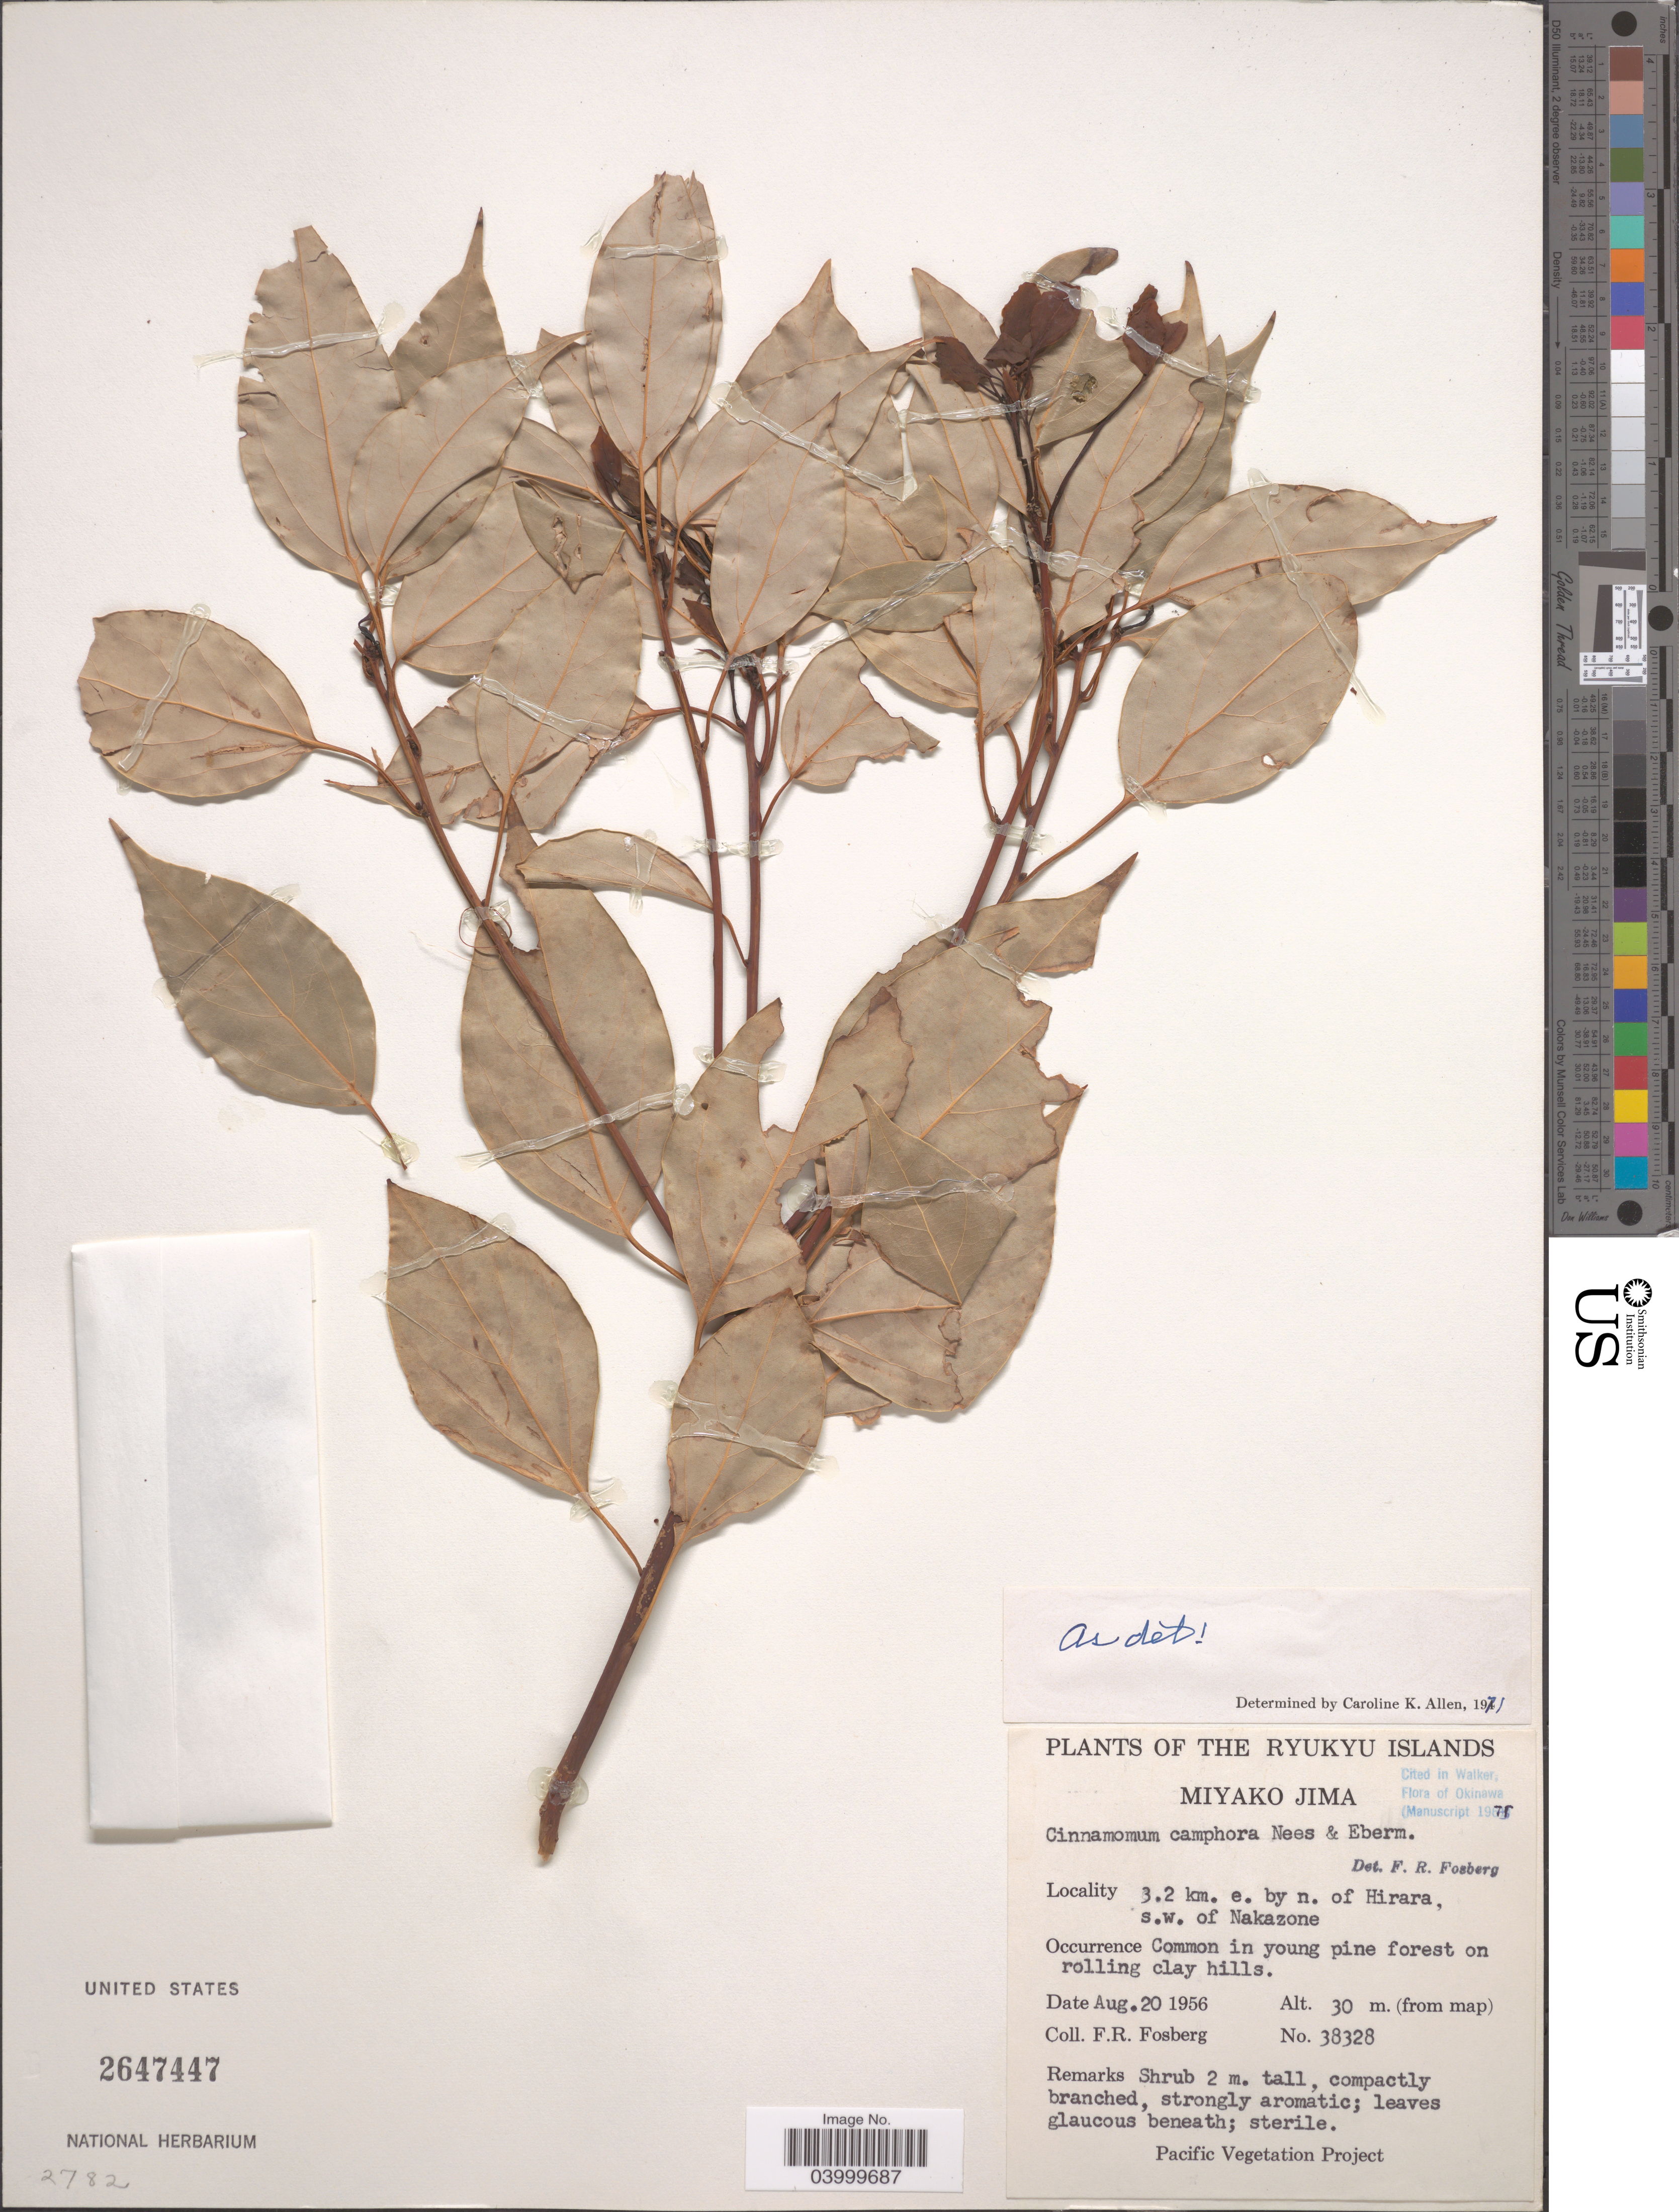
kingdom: Plantae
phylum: Tracheophyta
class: Magnoliopsida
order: Laurales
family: Lauraceae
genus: Cinnamomum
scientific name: Cinnamomum camphora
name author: (L.) J. Presl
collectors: F. R. Fosberg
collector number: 38328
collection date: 1956-08-20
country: Japan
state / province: Okinawa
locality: The Ryukyu Islands. Miyako Jima. 3.2 km. e. by n. of Hirara, s.w. of Nakazone.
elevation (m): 30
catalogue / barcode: US 2647447